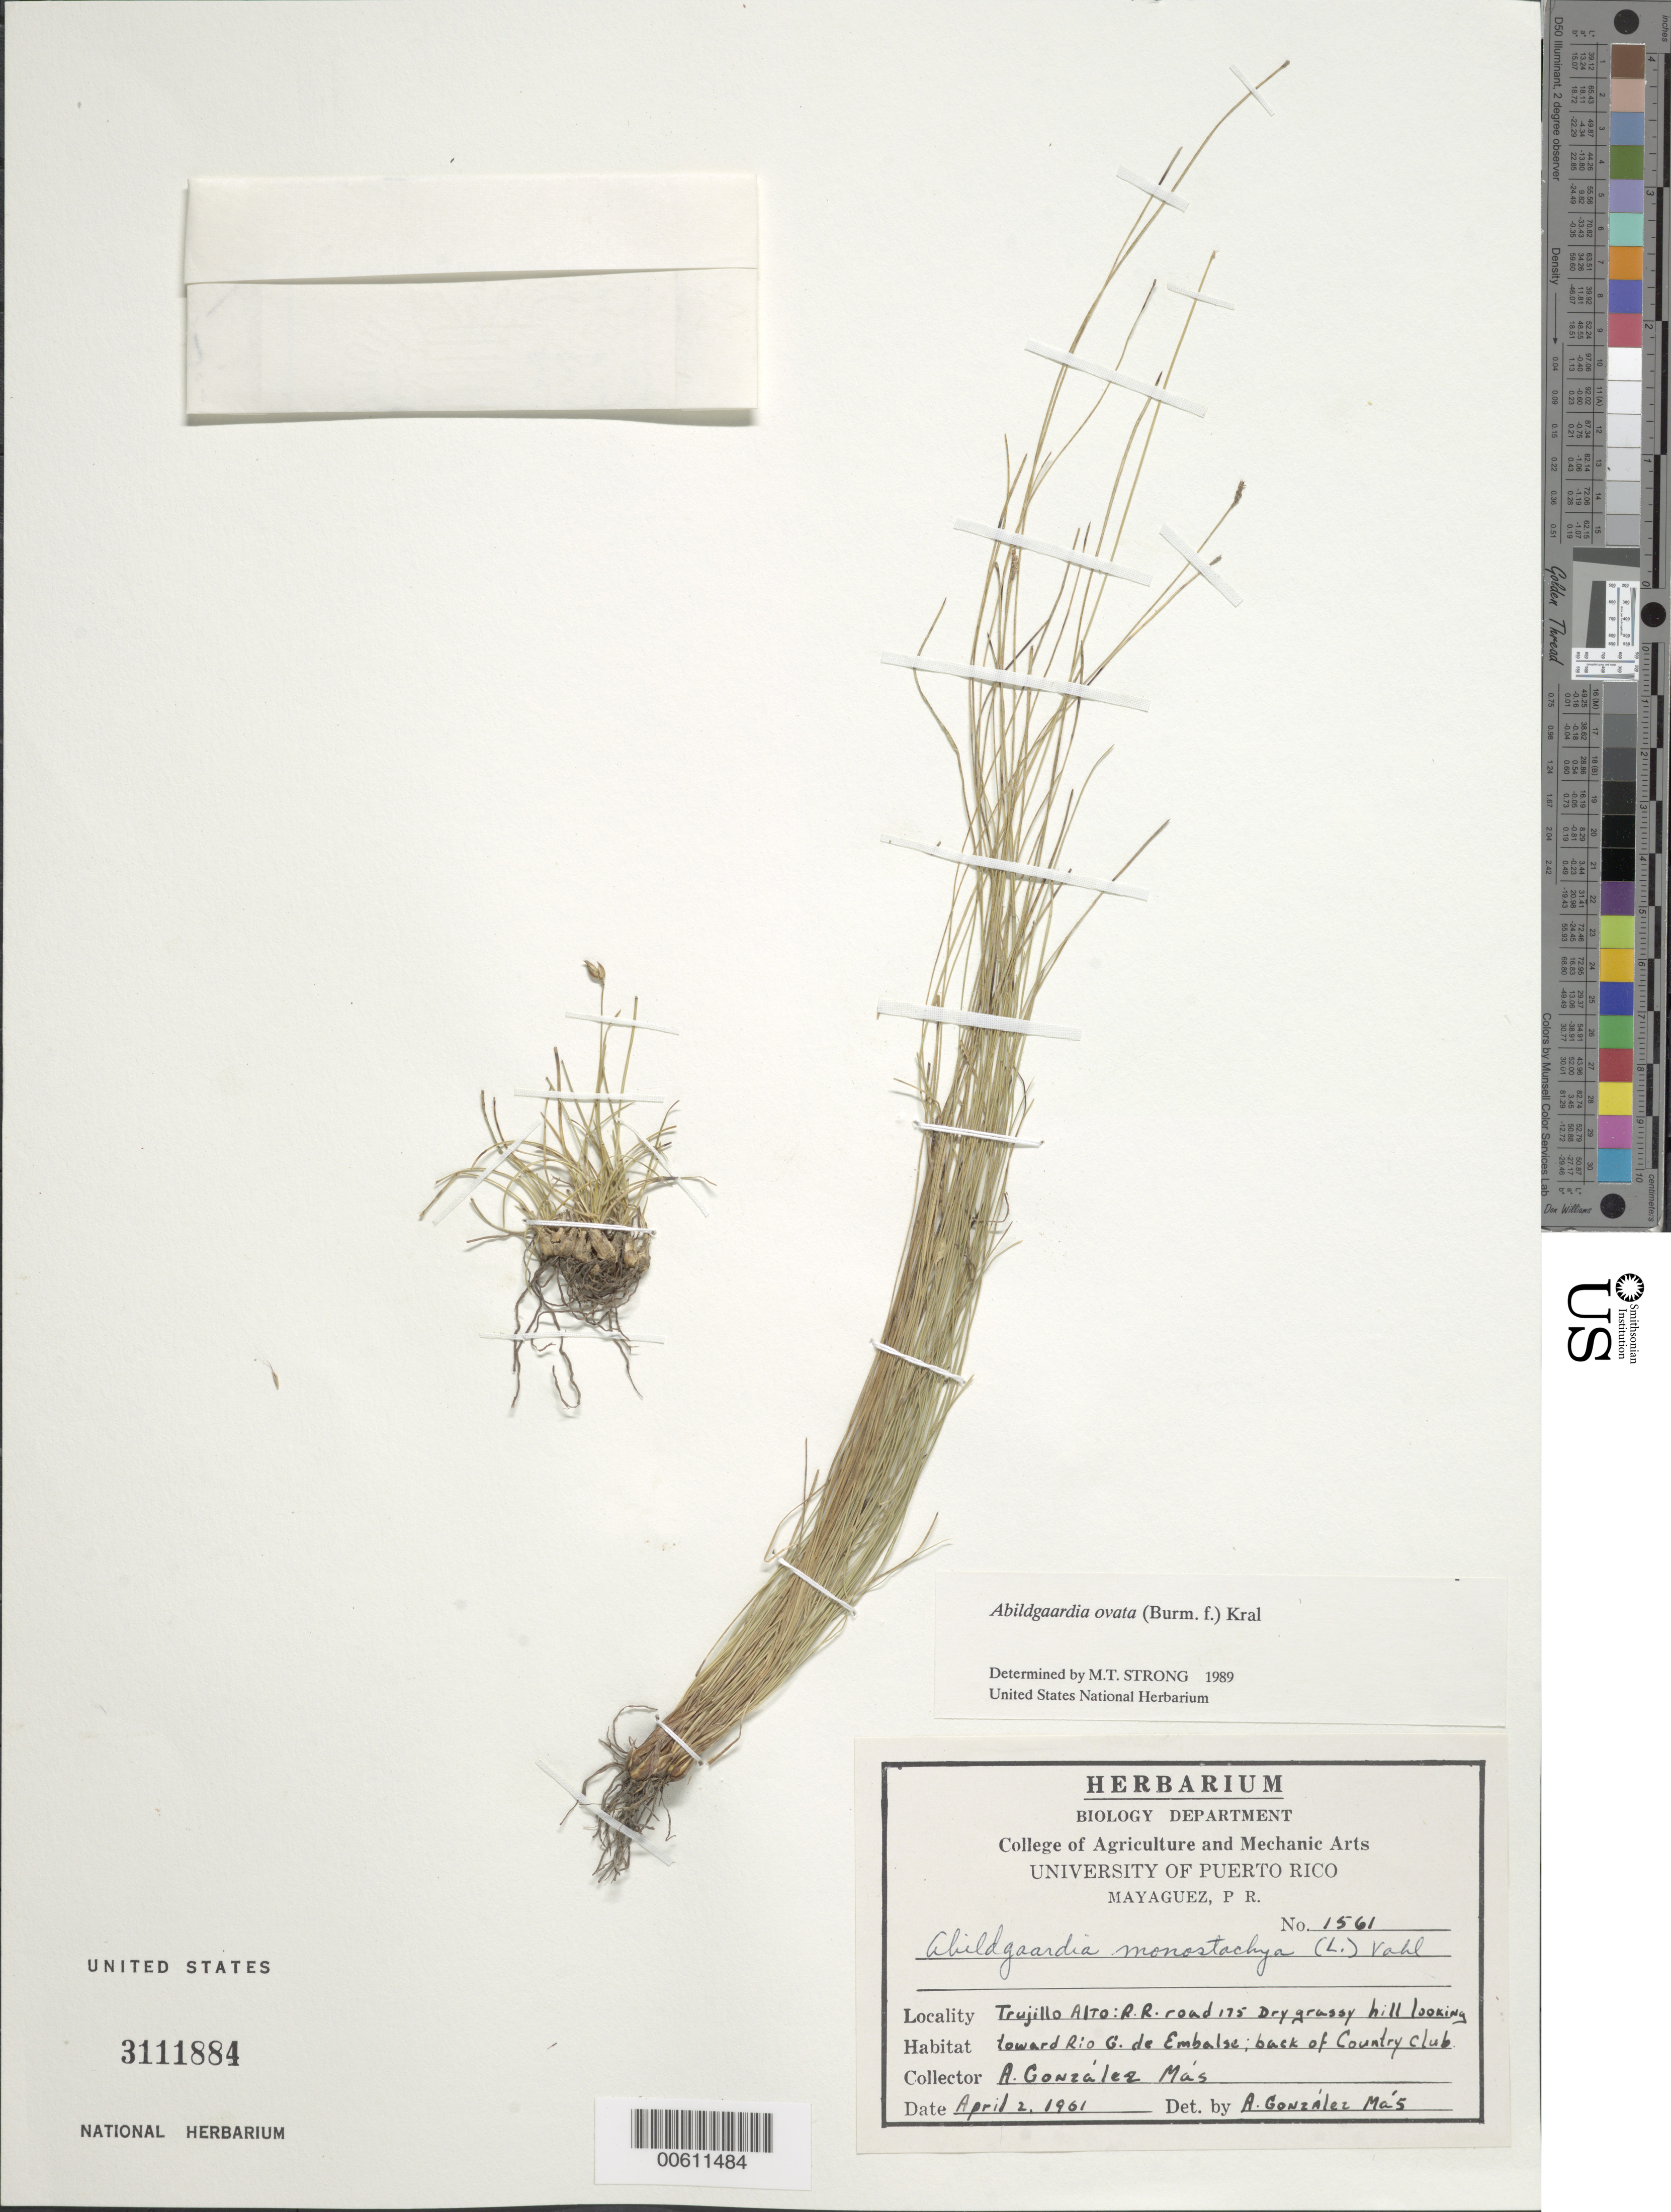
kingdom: Plantae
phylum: Tracheophyta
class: Liliopsida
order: Poales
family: Cyperaceae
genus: Abildgaardia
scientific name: Abildgaardia ovata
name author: (Burm. f.) Kral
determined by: Strong, M. T., (US), Smithsonian Institution - National Museum of Natural History (UNITED STATES)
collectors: A. González Más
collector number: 1561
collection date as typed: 02 Apr 1961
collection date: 1961-04-02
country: Puerto Rico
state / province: Trujillo Alto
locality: Trujillo Alto: Rd. 175. Looking towards Rio Grande de Embalse.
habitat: Dry, grassy hill. Back of country club.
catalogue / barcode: US 3111884